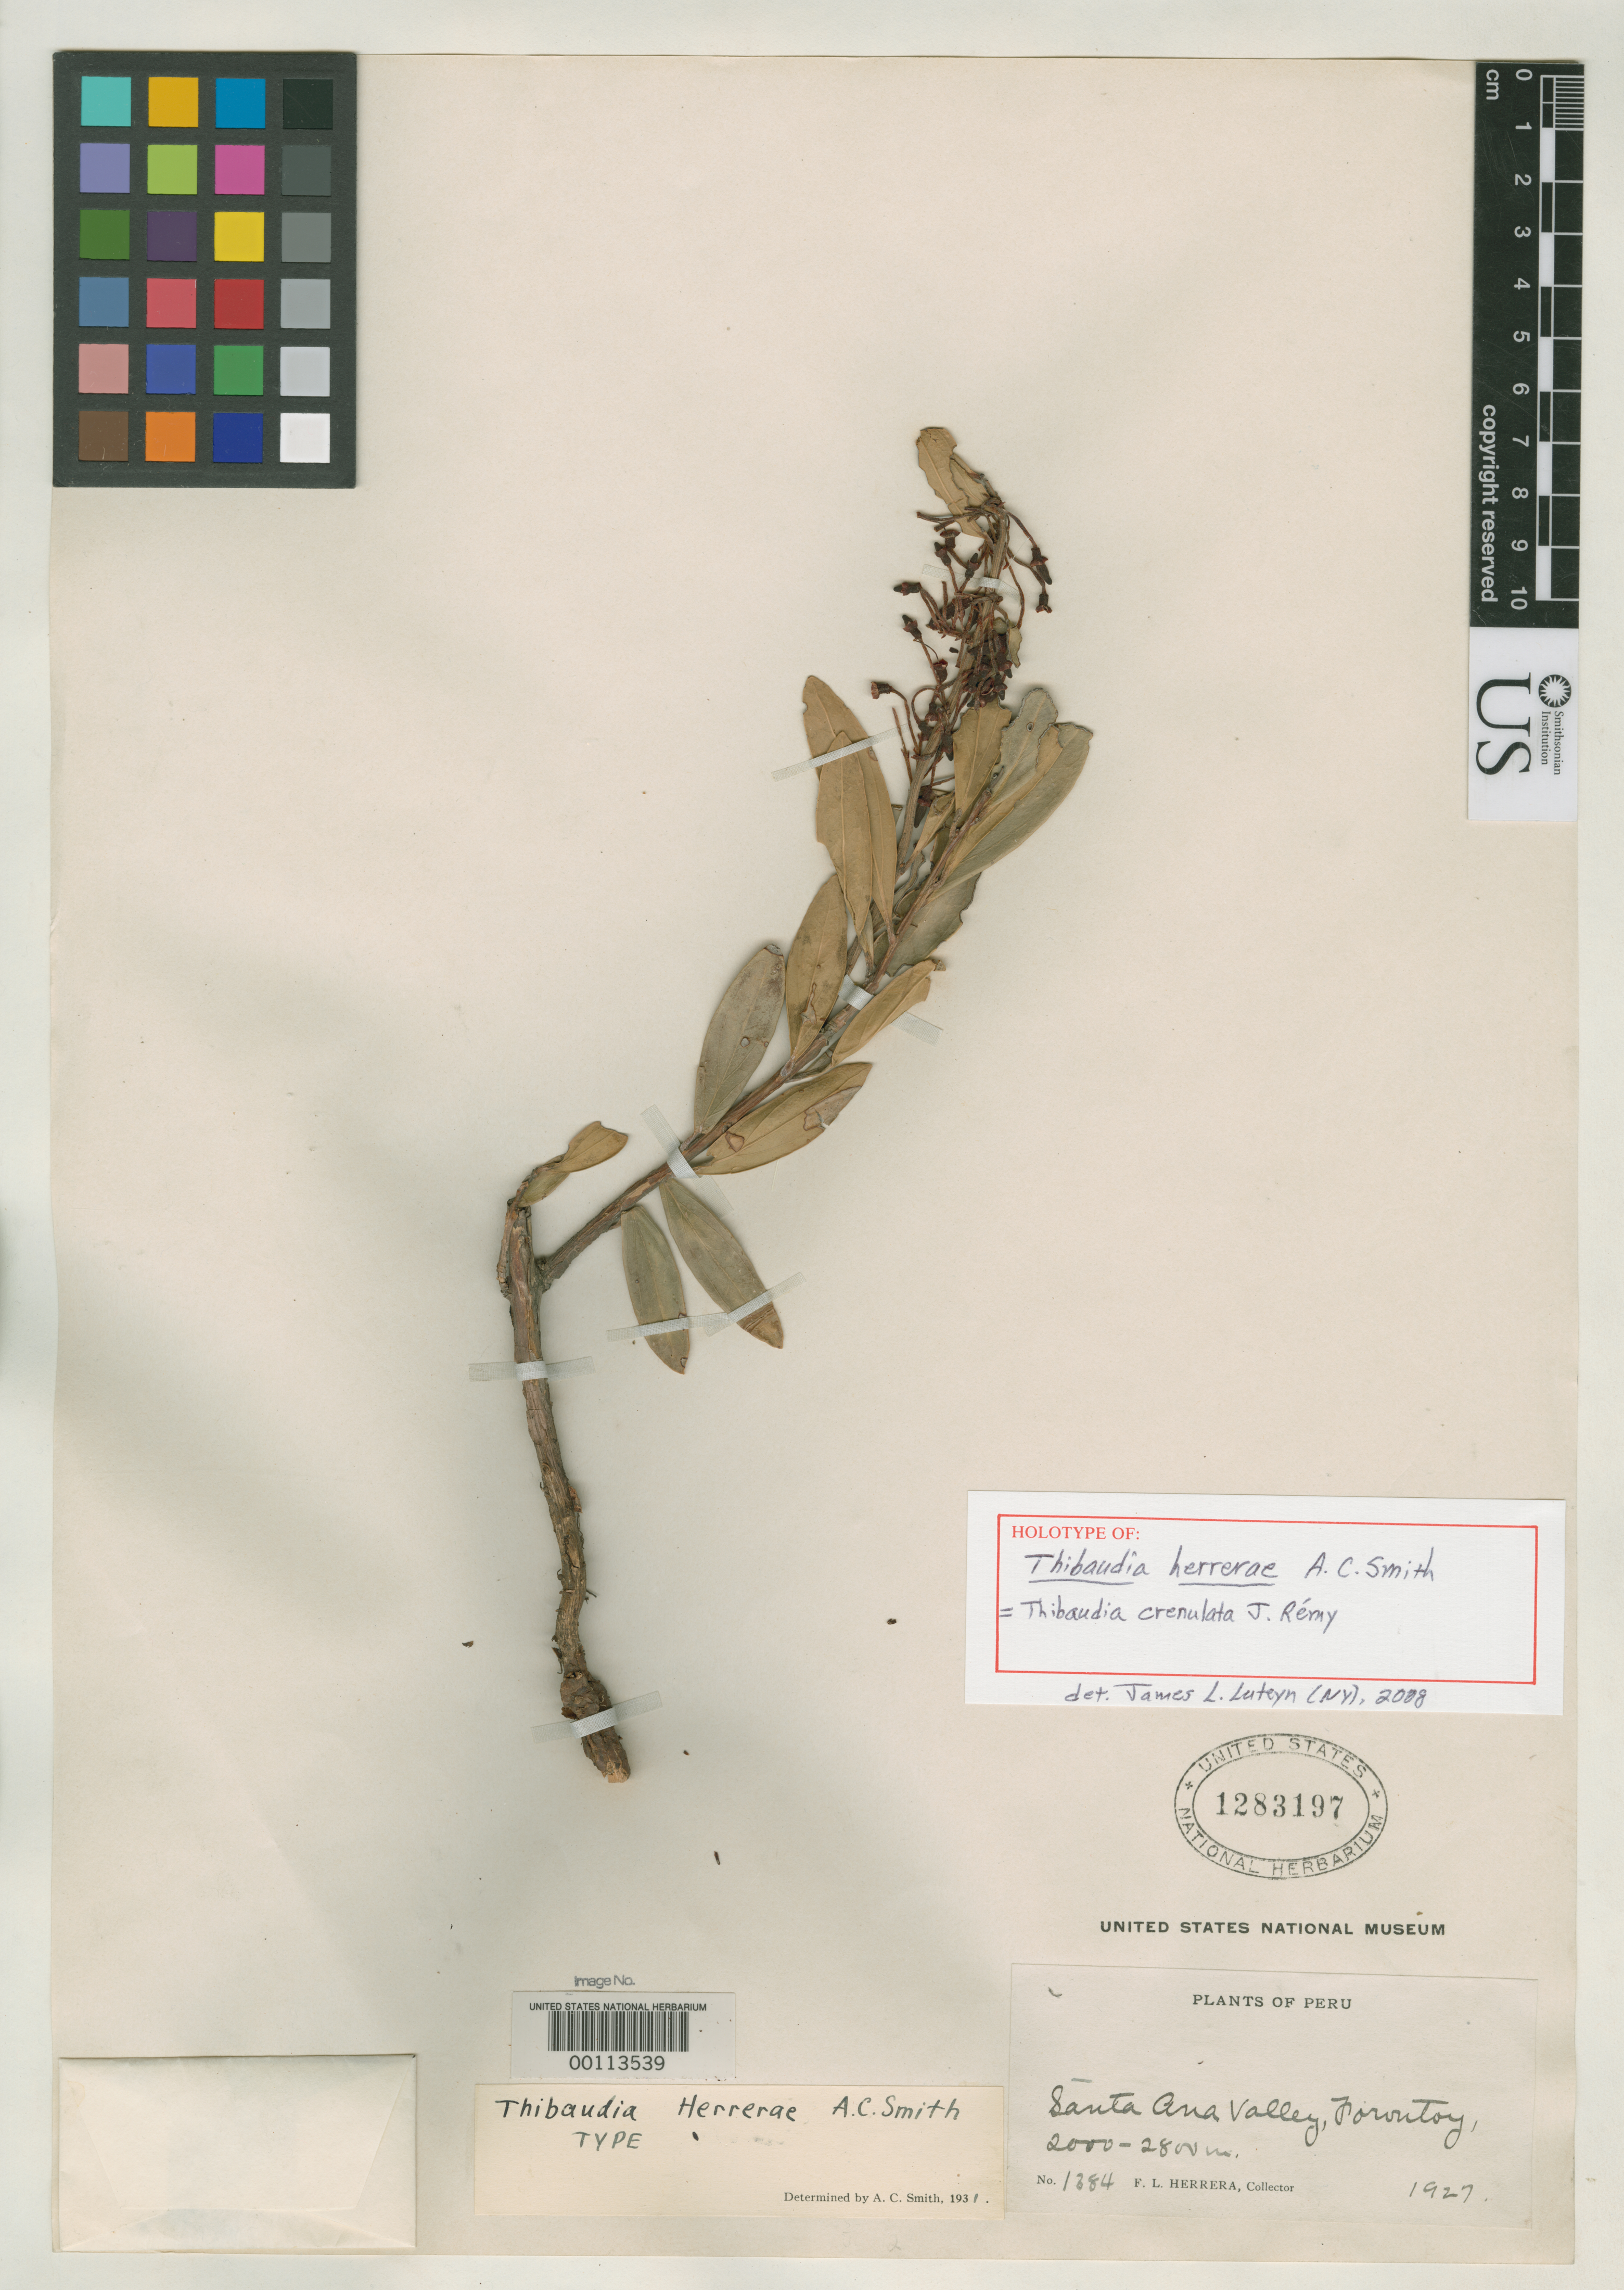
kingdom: Plantae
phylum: Tracheophyta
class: Magnoliopsida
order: Ericales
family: Ericaceae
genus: Thibaudia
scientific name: Thibaudia herrerae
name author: A.C. Sm.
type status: Holotype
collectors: F. L. Herrera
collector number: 1384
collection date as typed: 1927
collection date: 1927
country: Peru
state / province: Cusco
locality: Forontoy, Santa Ana Valley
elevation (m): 2000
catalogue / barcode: US 1283197